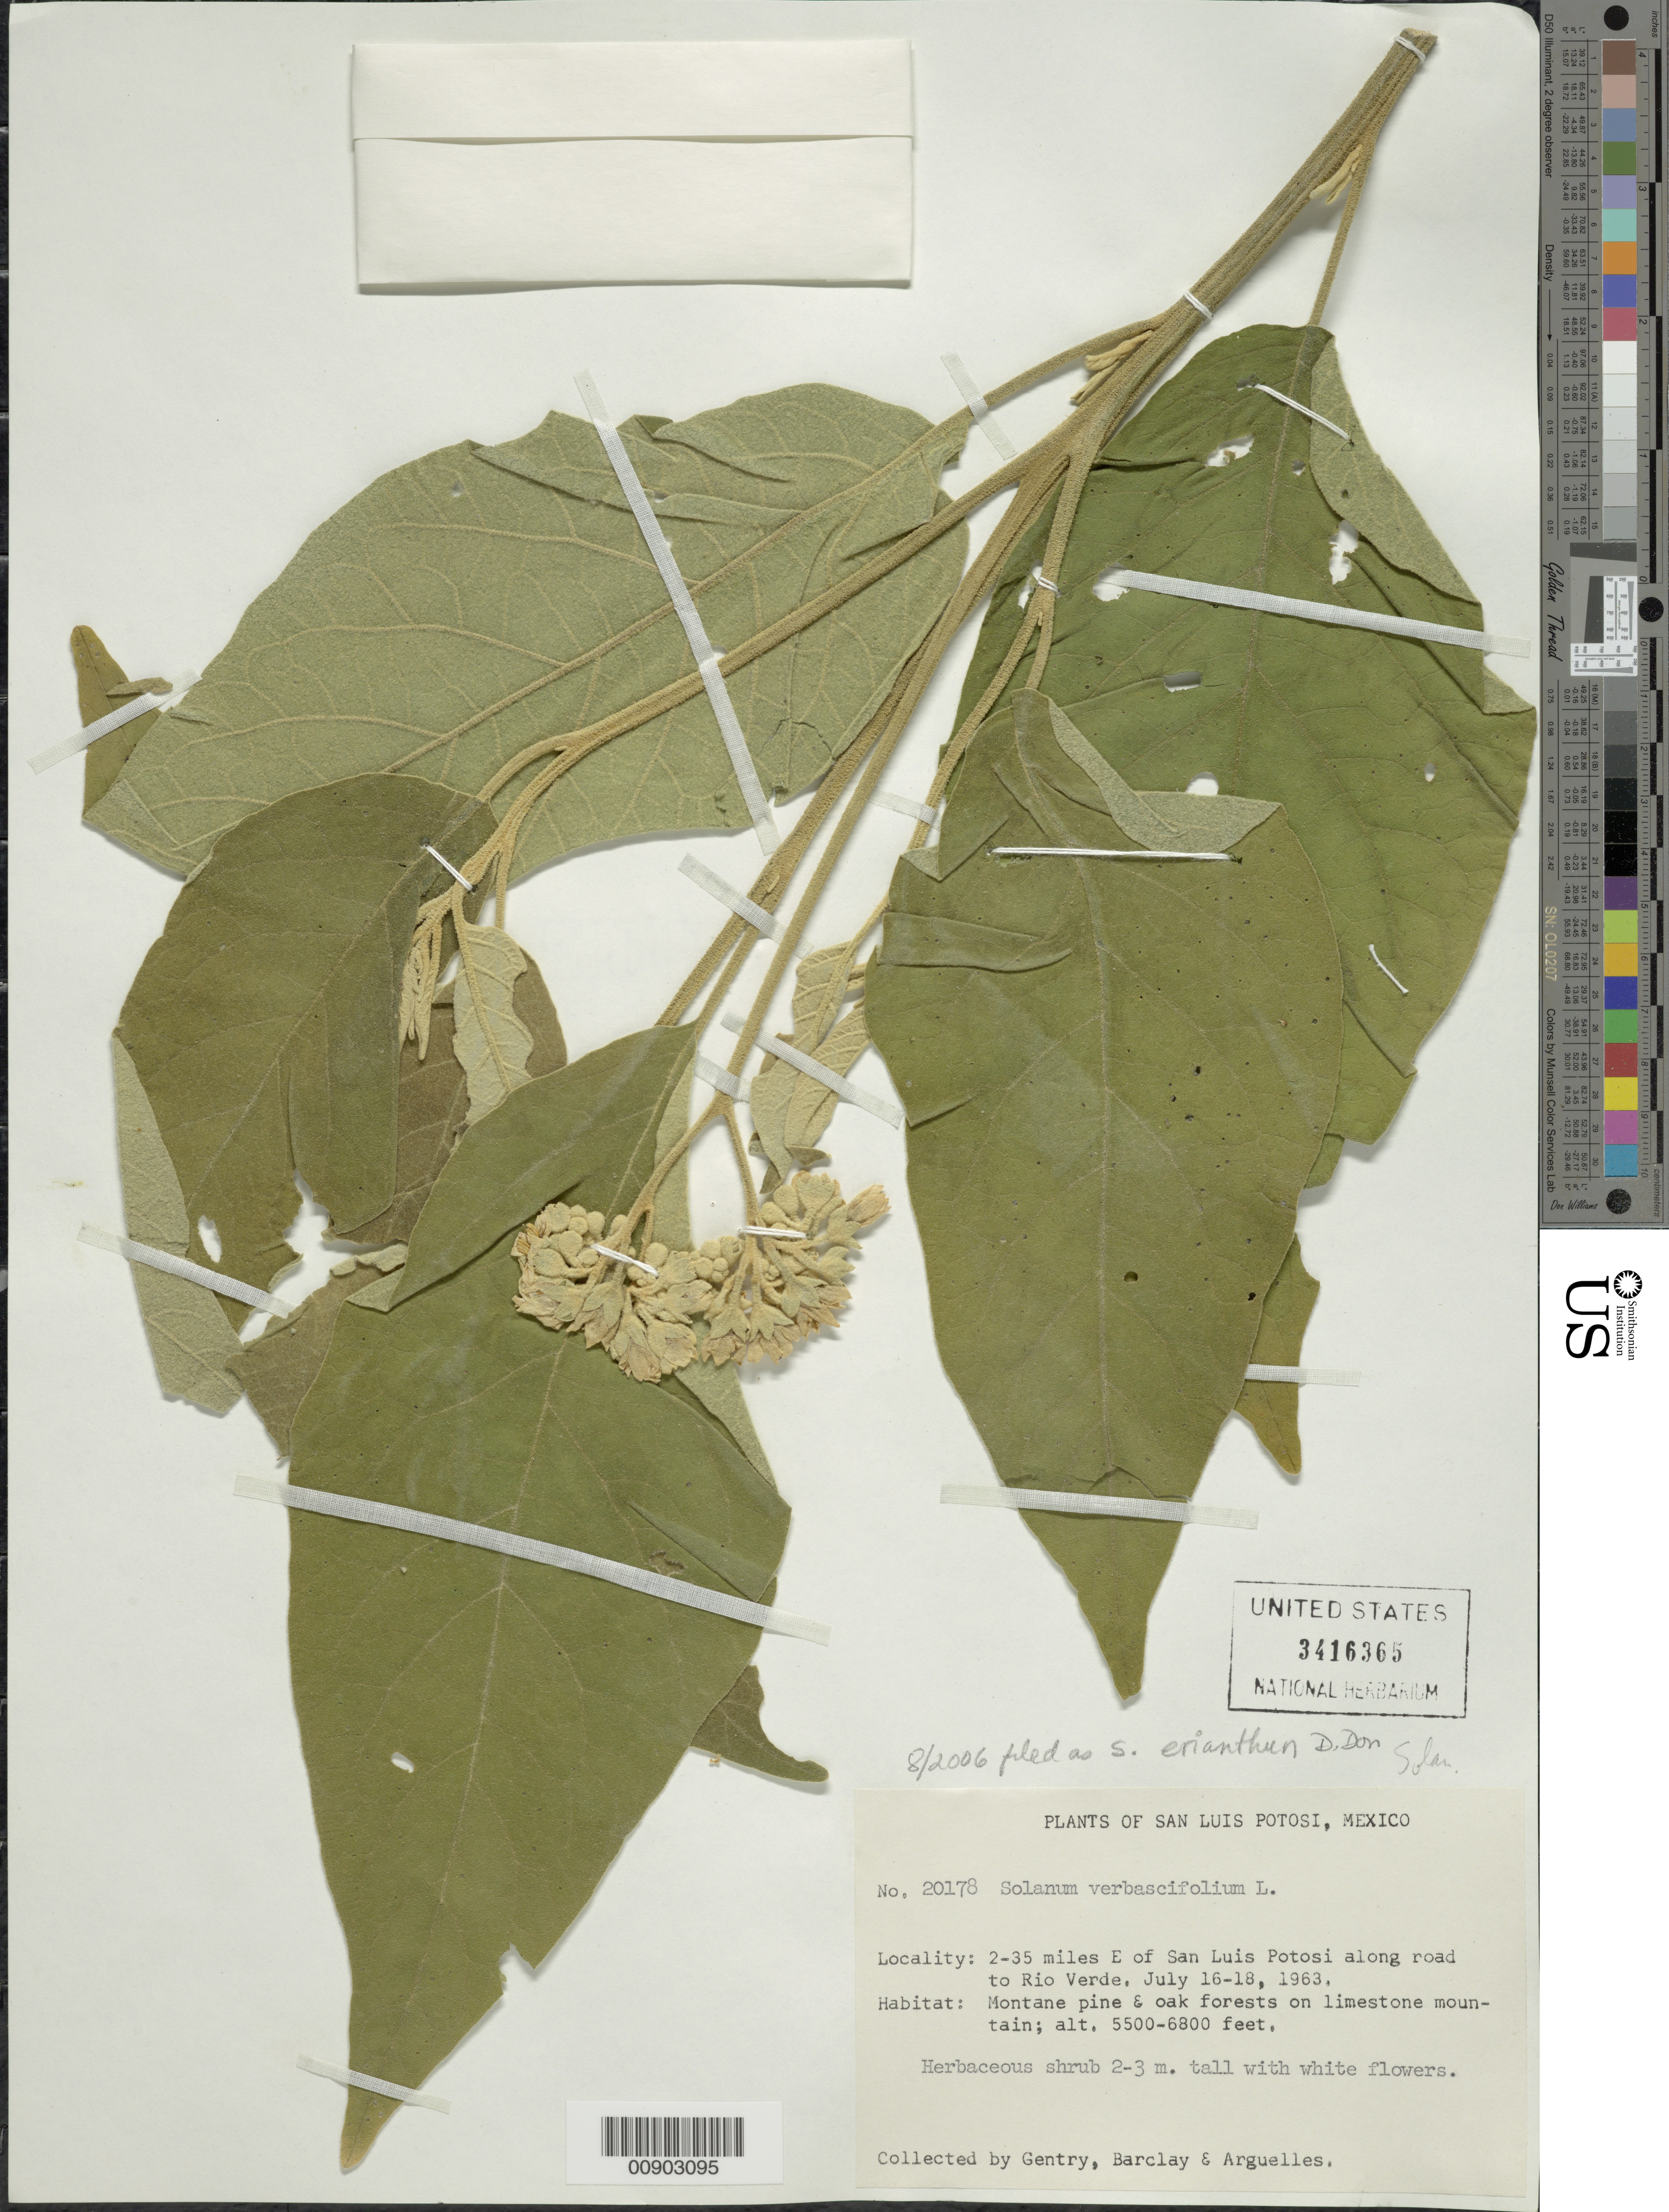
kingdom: Plantae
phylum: Tracheophyta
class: Magnoliopsida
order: Solanales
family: Solanaceae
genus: Solanum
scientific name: Solanum erianthum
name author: D. Don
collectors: Gentry, --, -- Barclay & Arguelles, --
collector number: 20178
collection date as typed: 16 Jul 1963 to 18 Jul 1963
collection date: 1963-07-16/1963-07-18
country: Mexico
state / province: San Luis Potosí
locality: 2-35 miles E of San Luis Potosí along road to Río Verde.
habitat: Montane pine & oak forests on limestone mountain.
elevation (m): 1676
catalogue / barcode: US 3416365